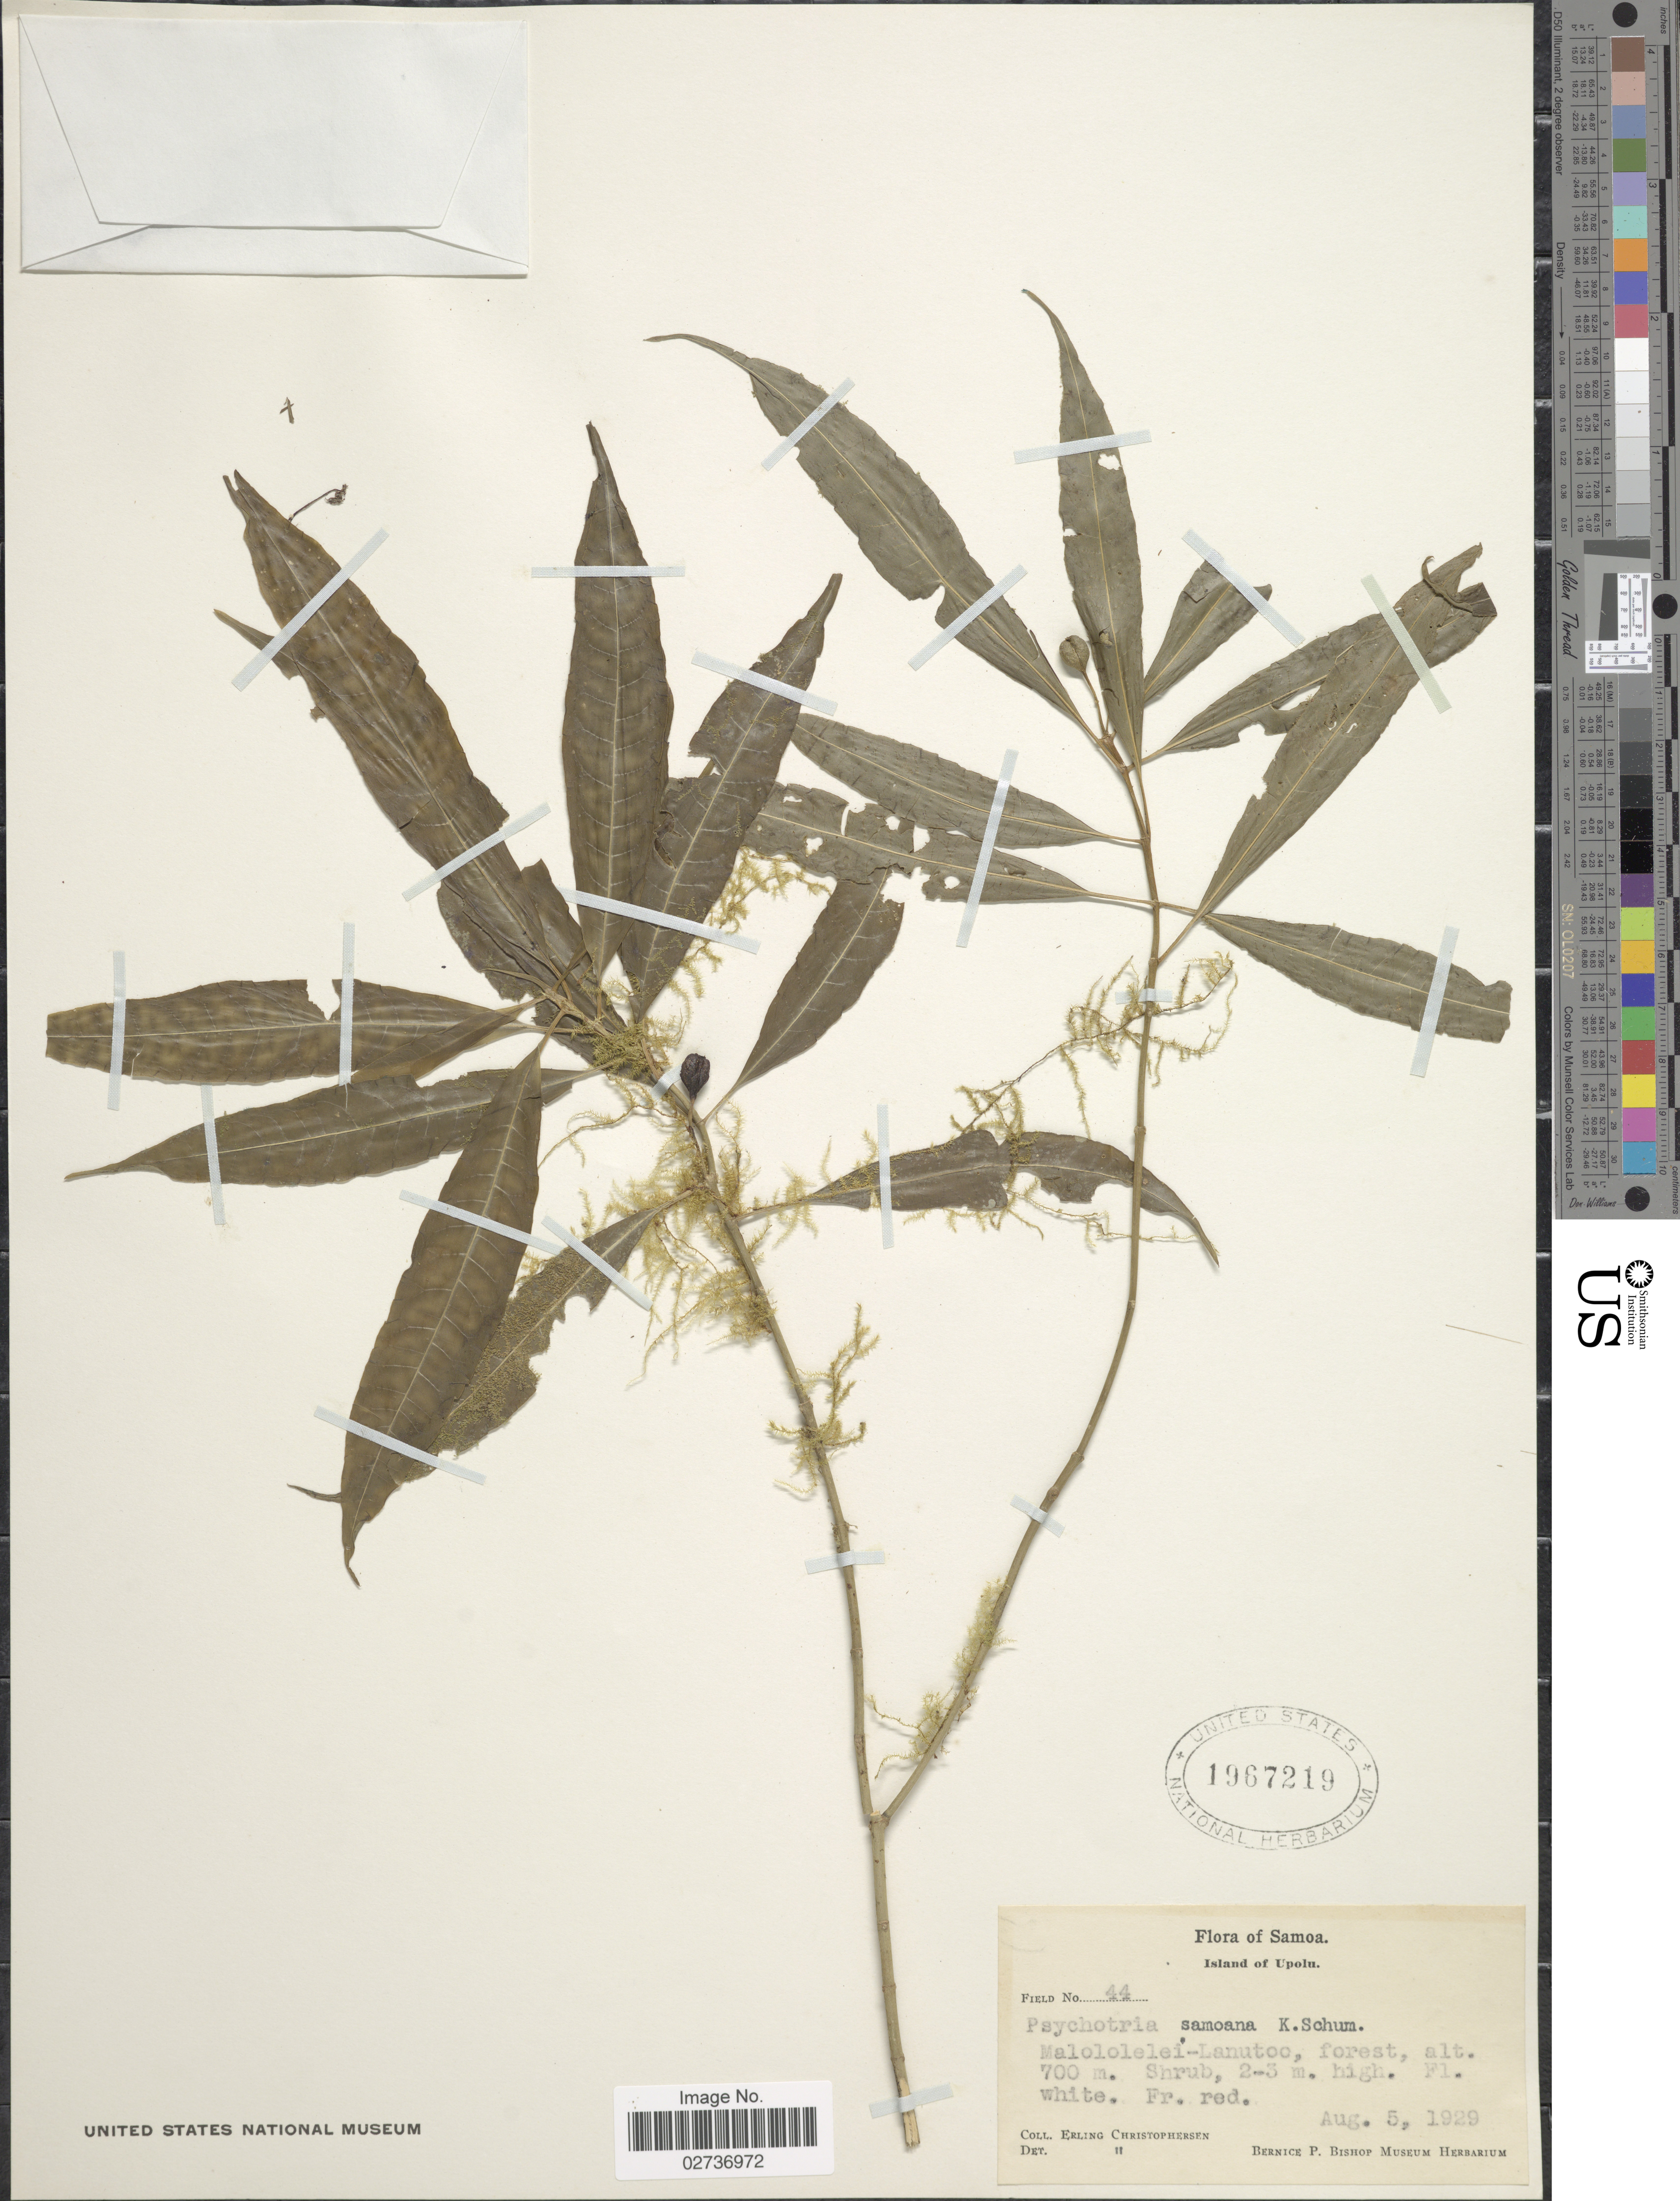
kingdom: Plantae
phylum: Tracheophyta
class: Magnoliopsida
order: Gentianales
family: Rubiaceae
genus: Psychotria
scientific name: Psychotria samoana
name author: K. Schum.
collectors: E. Christophersen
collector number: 44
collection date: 1929-08-05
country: Samoa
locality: Samoa. Island of Upolu. Malololelei-Lanutoo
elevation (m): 700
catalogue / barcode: US 1967219